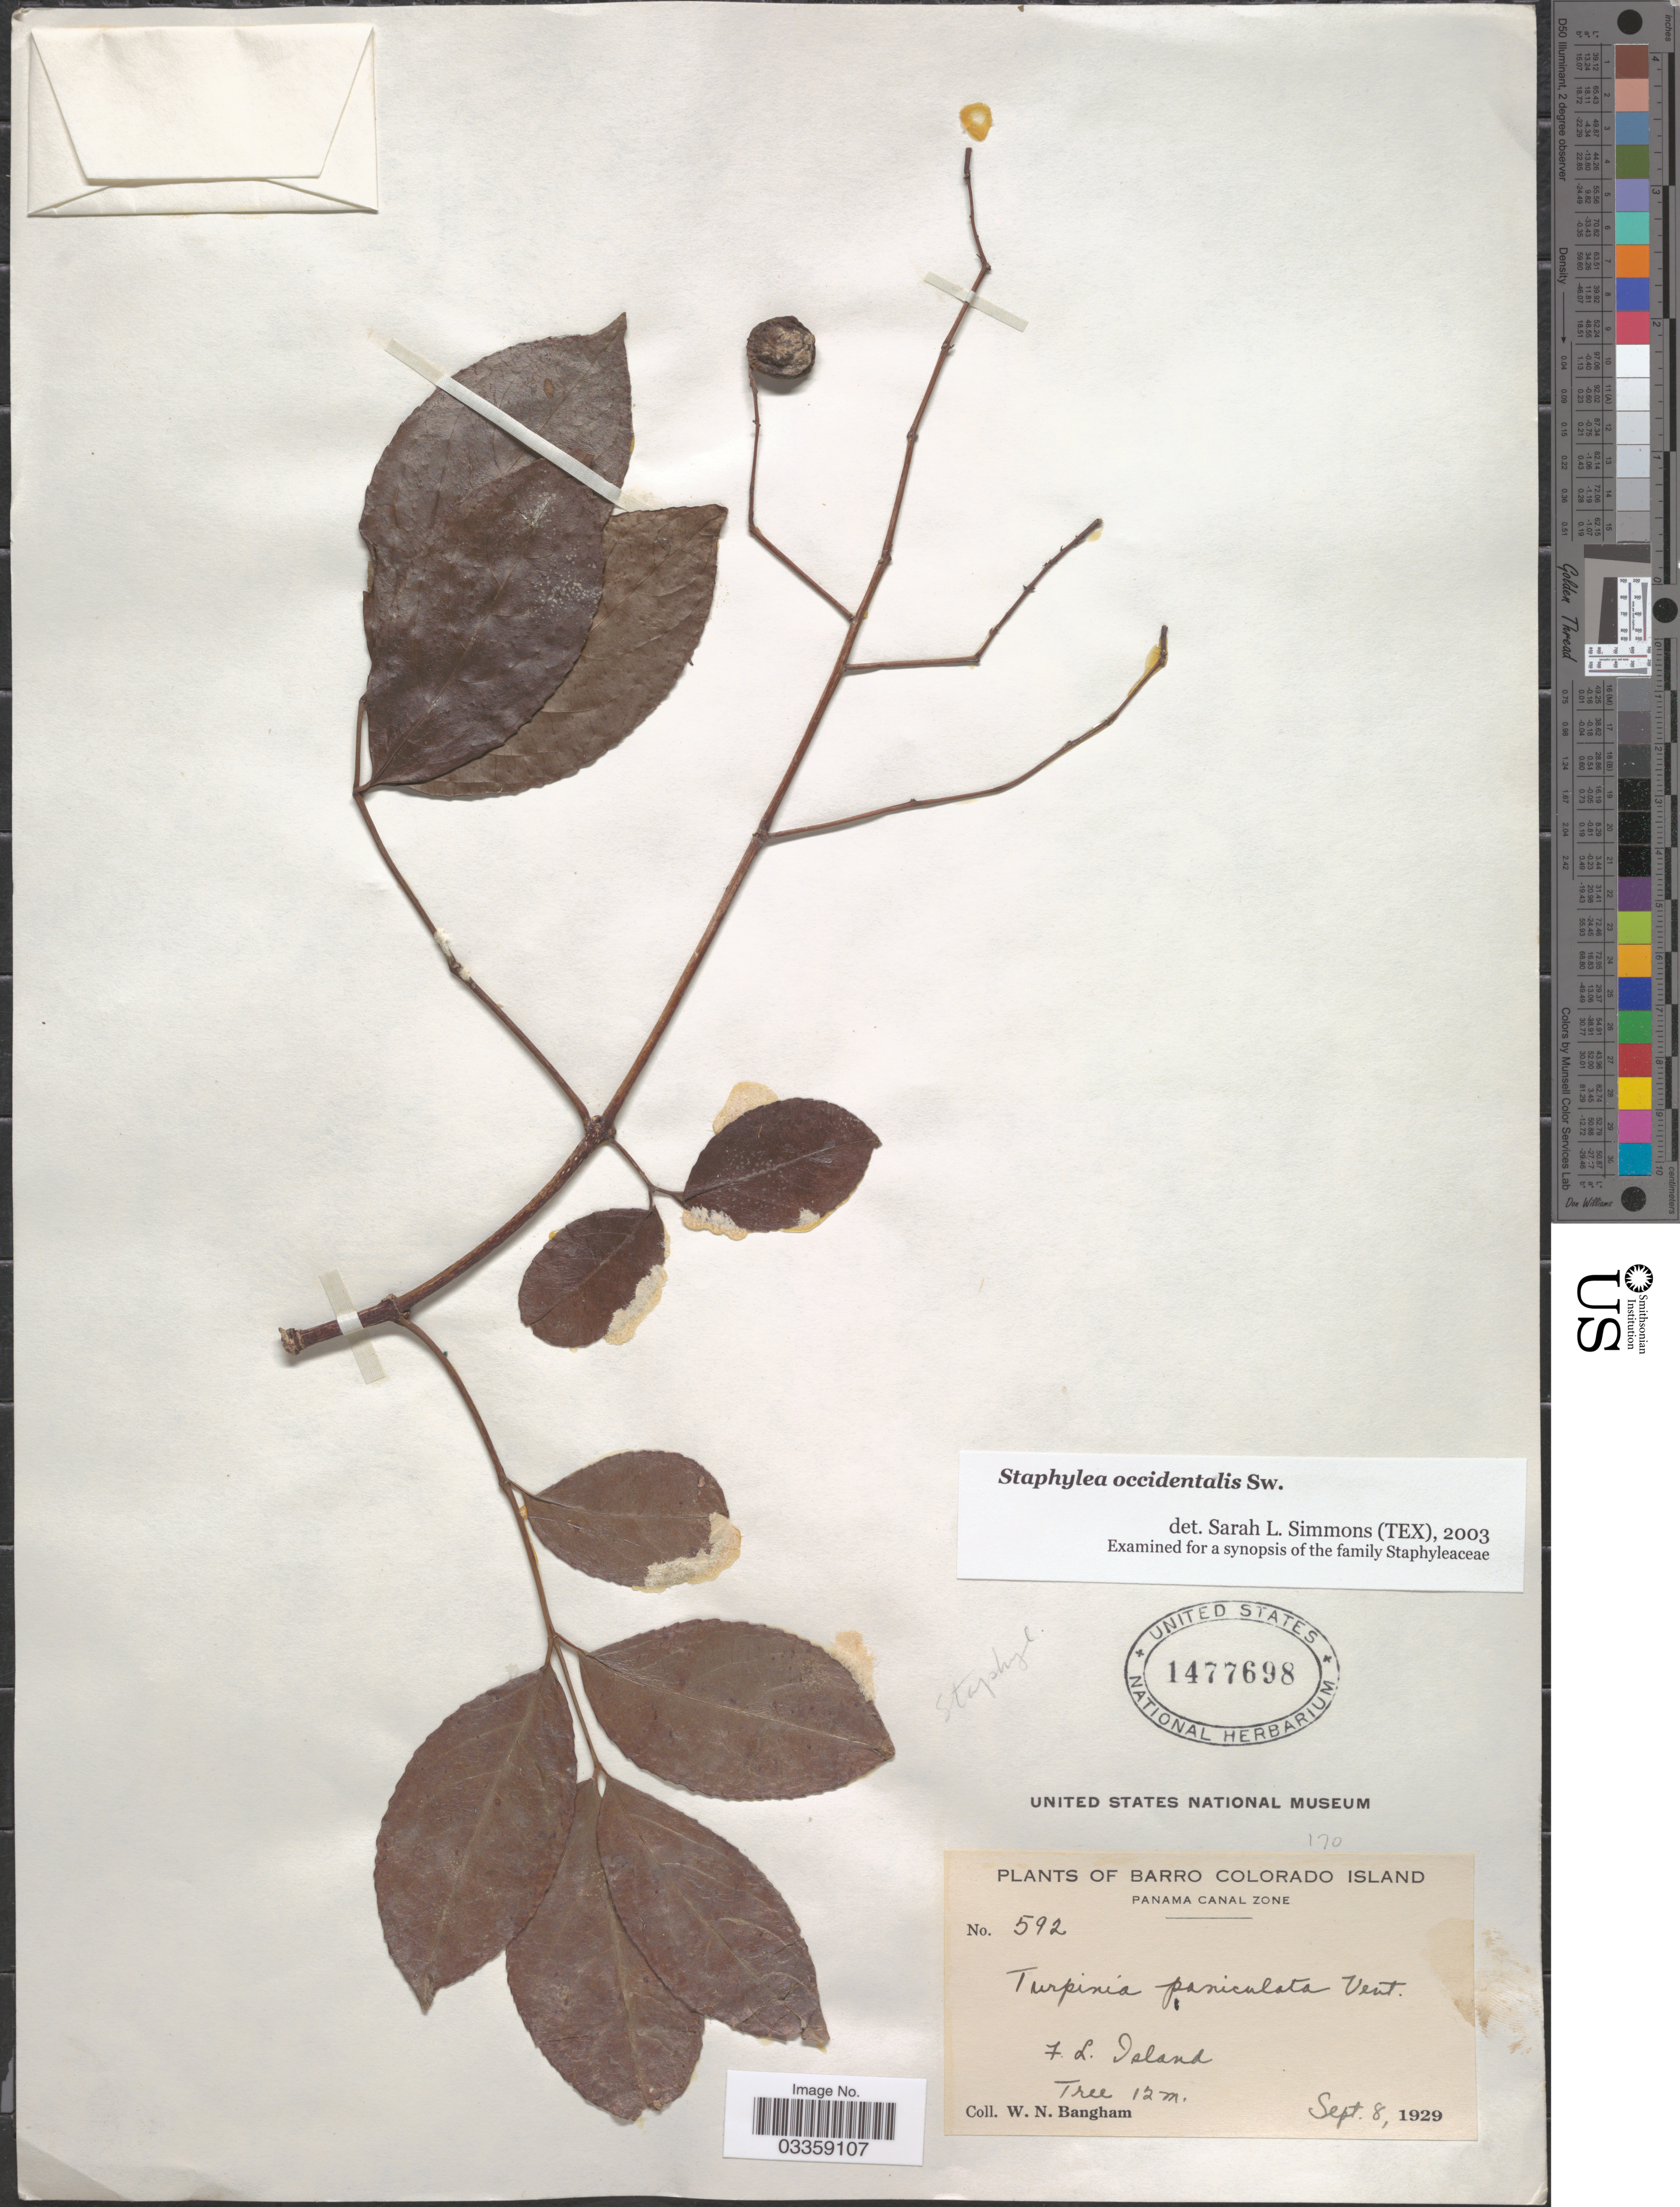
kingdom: Plantae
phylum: Tracheophyta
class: Magnoliopsida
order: Crossosomatales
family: Staphyleaceae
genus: Turpinia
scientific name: Turpinia occidentalis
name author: (Sw.) G. Don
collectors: W. Bangham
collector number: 592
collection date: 1929-09-08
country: Panama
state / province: Colón / Panamá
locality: Panama Canal Zone. F. L. Island.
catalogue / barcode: US 1477698